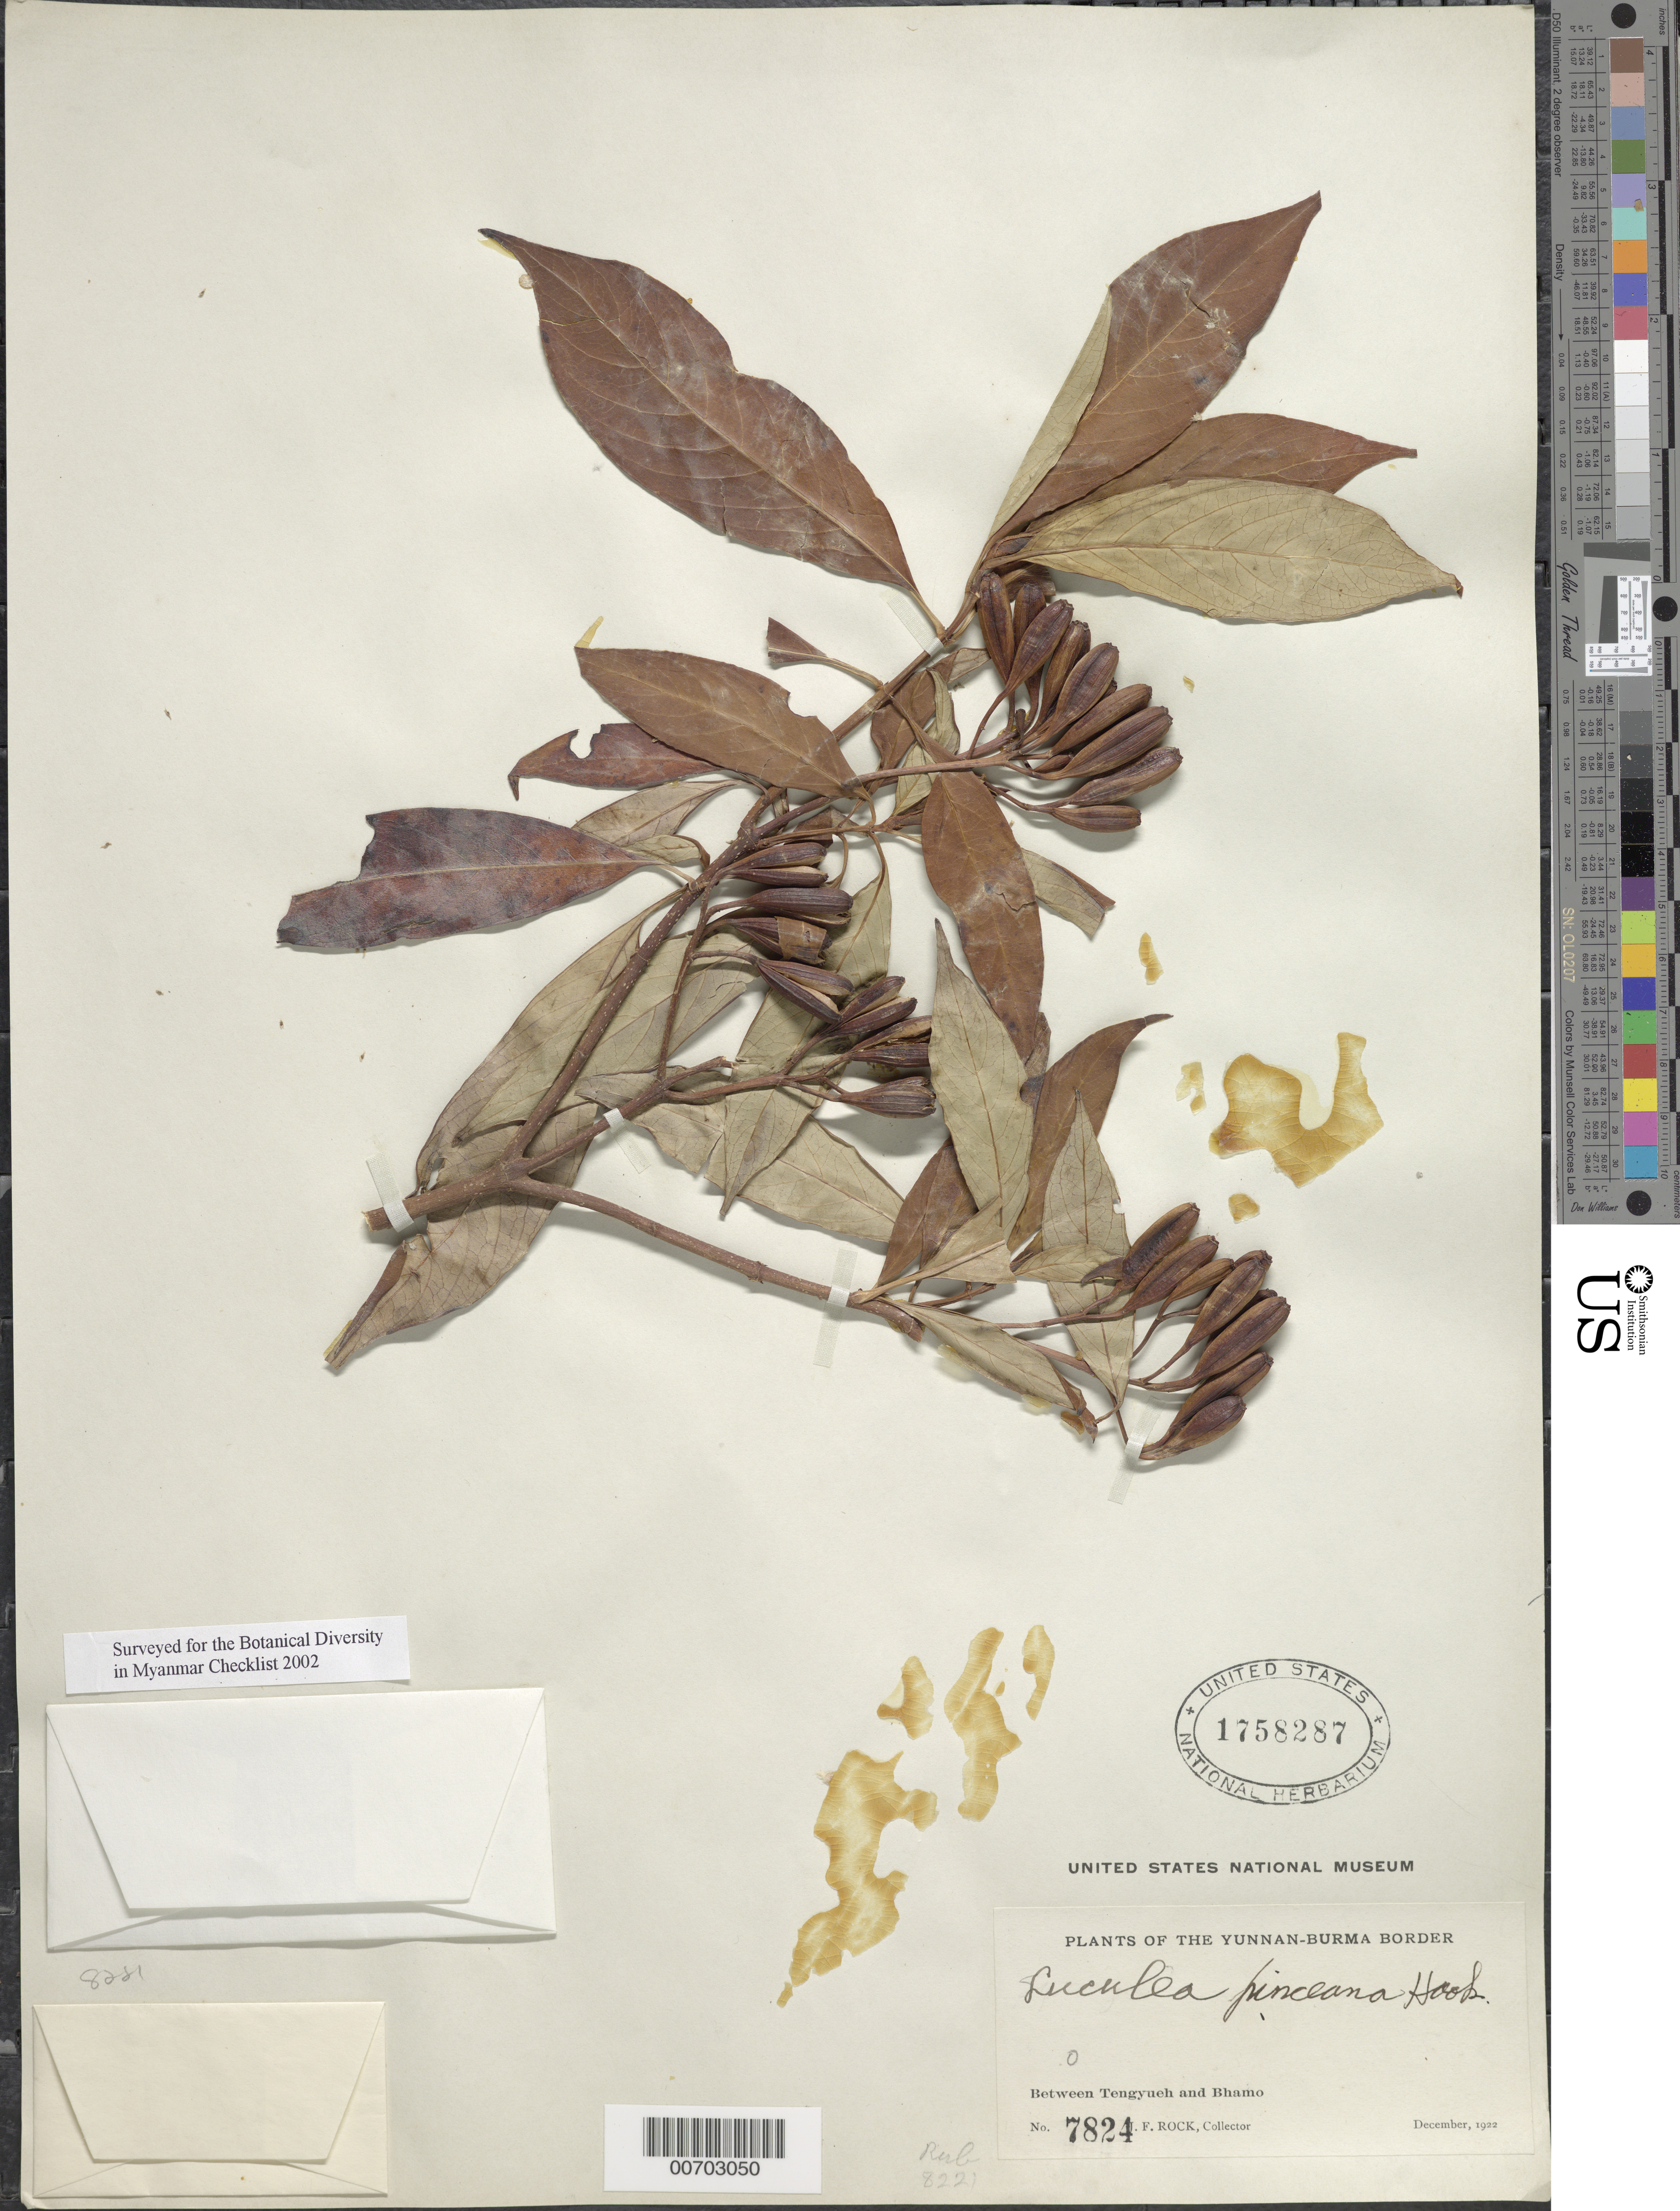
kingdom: Plantae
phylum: Tracheophyta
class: Magnoliopsida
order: Gentianales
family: Rubiaceae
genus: Luculia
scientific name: Luculia pinceana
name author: Hook.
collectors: J. F. Rock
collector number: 7824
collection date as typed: Dec 1922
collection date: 1922-12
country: Myanmar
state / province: Kachin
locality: Betw. Tengyueh and Bhamo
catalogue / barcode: US 1758287